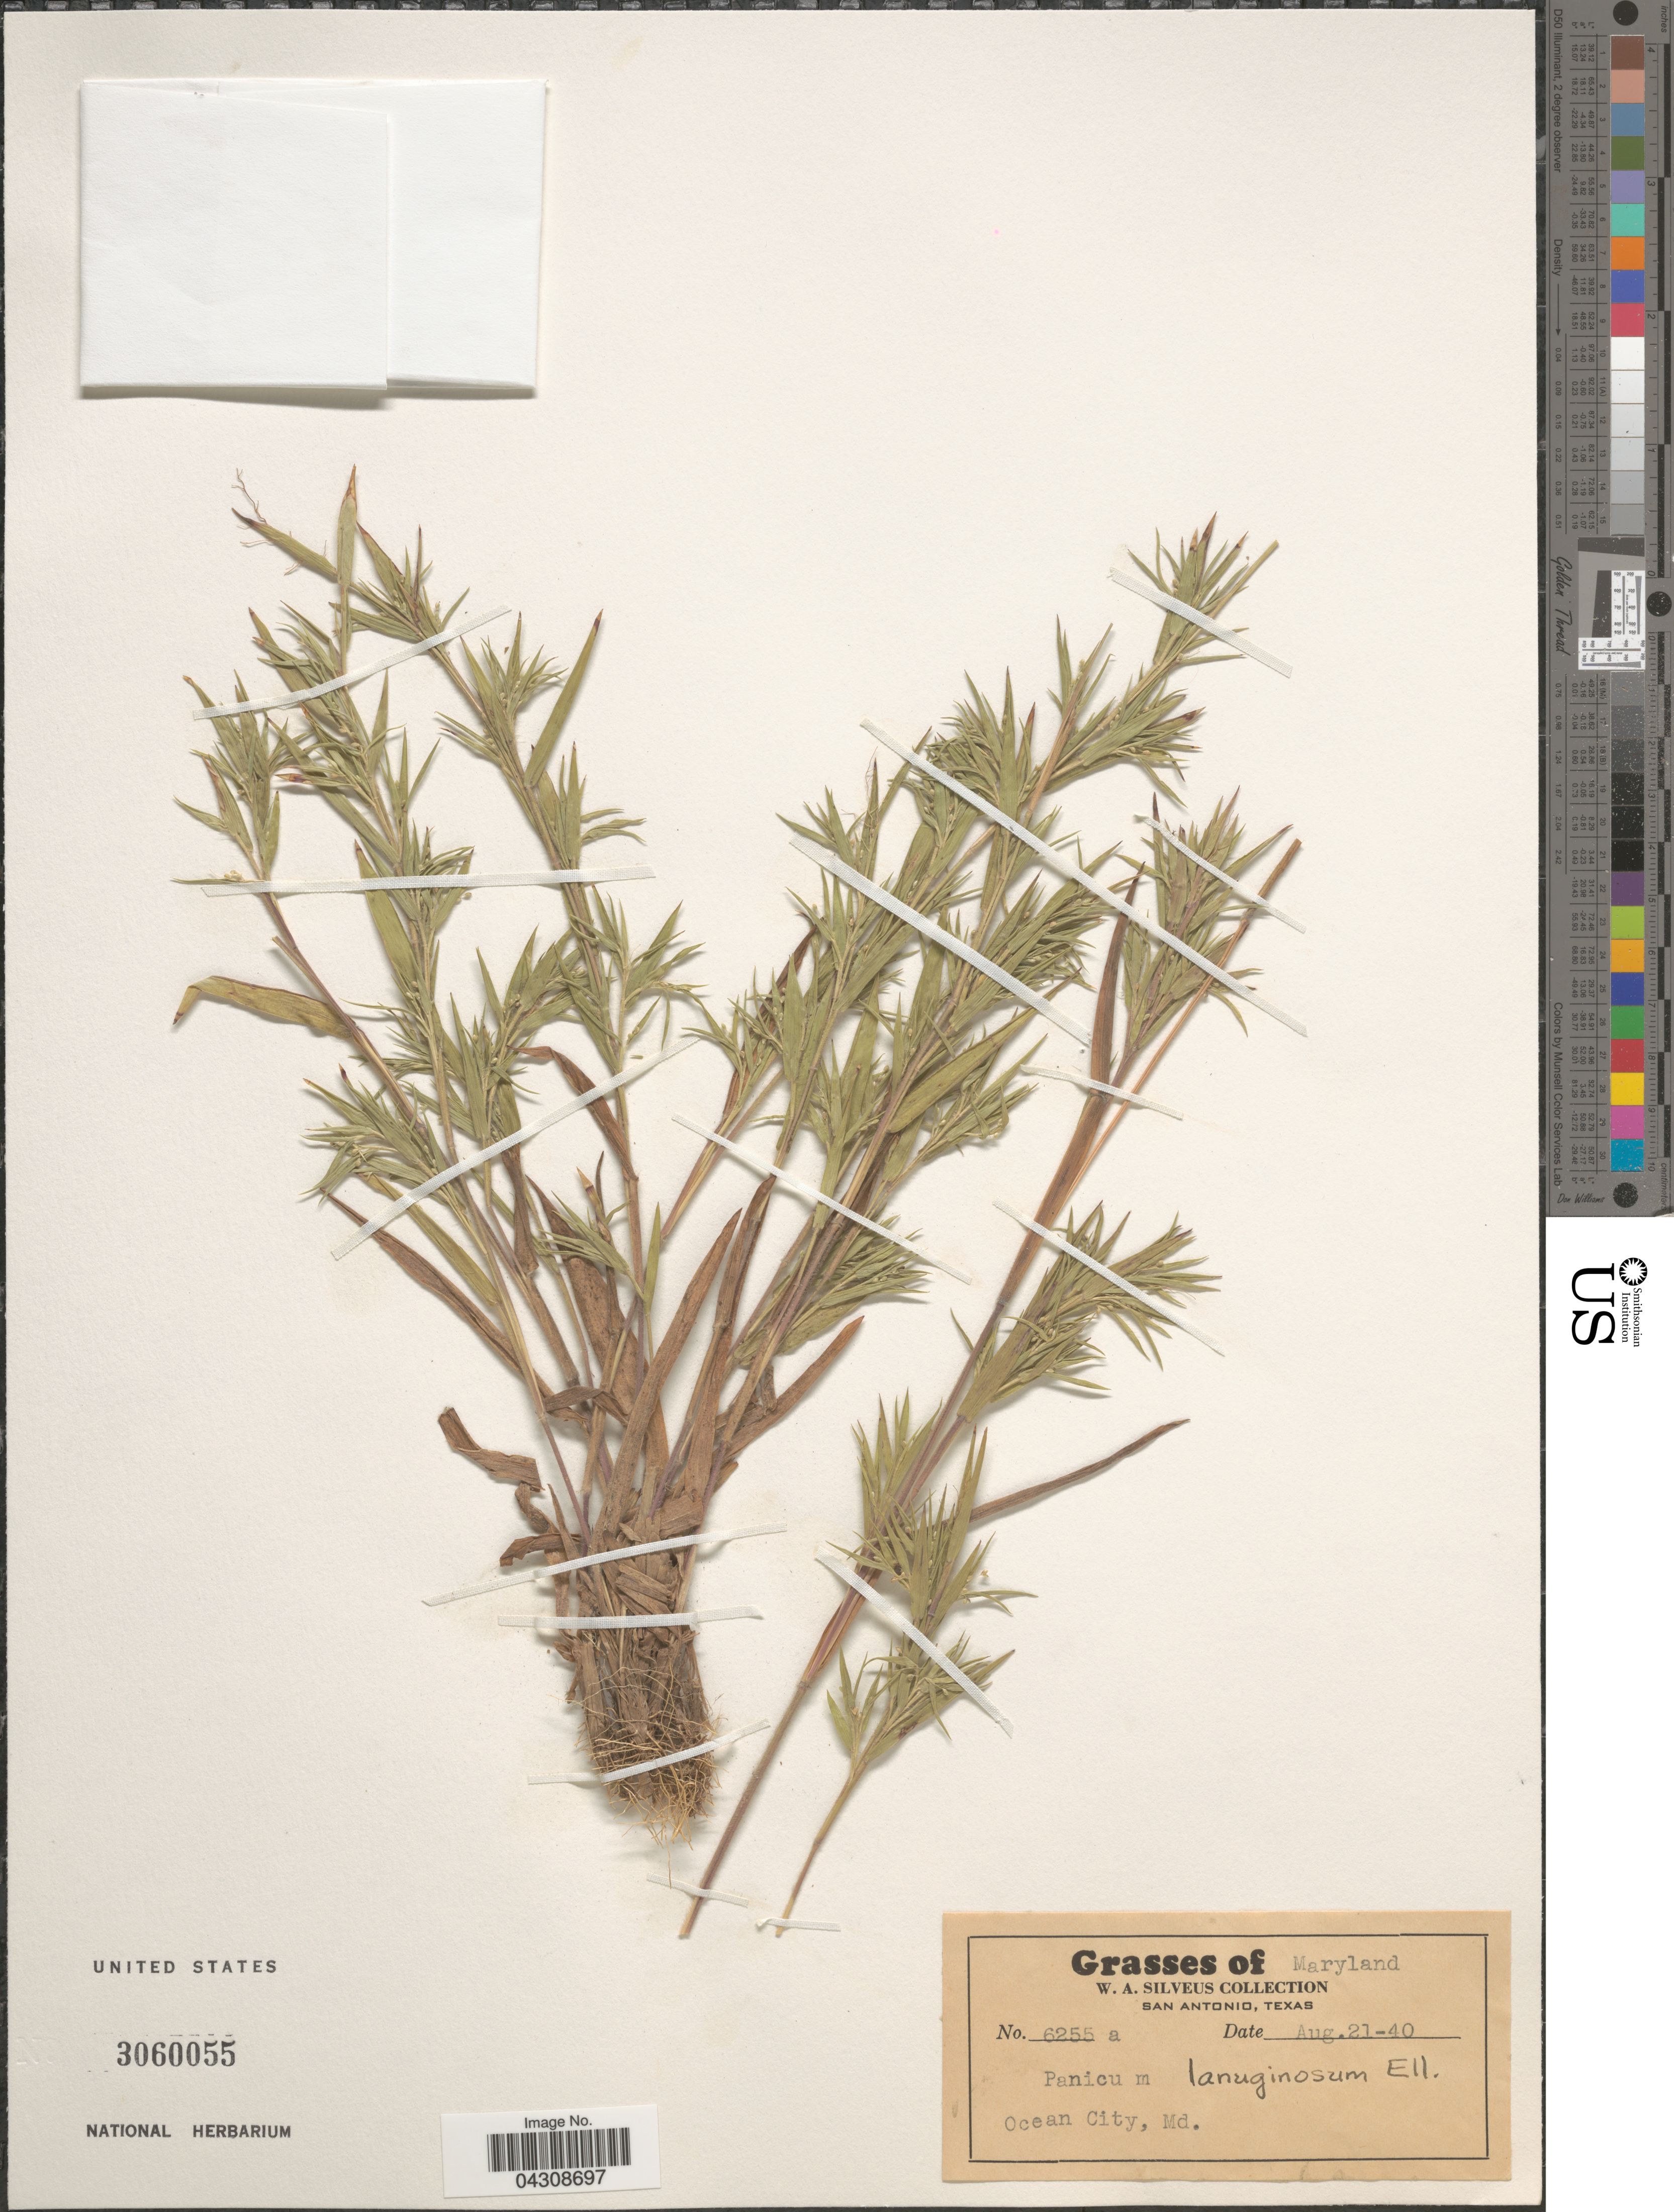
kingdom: Plantae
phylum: Tracheophyta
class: Liliopsida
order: Poales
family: Poaceae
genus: Dichanthelium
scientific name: Dichanthelium acuminatum var. acuminatum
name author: (Sw.) Gould & C.A. Clark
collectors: W. Silveus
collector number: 6255a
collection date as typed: Transcribed d/m/y: 21/8/40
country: United States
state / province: Maryland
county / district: Worcester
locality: Ocean City.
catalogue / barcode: US 3060055